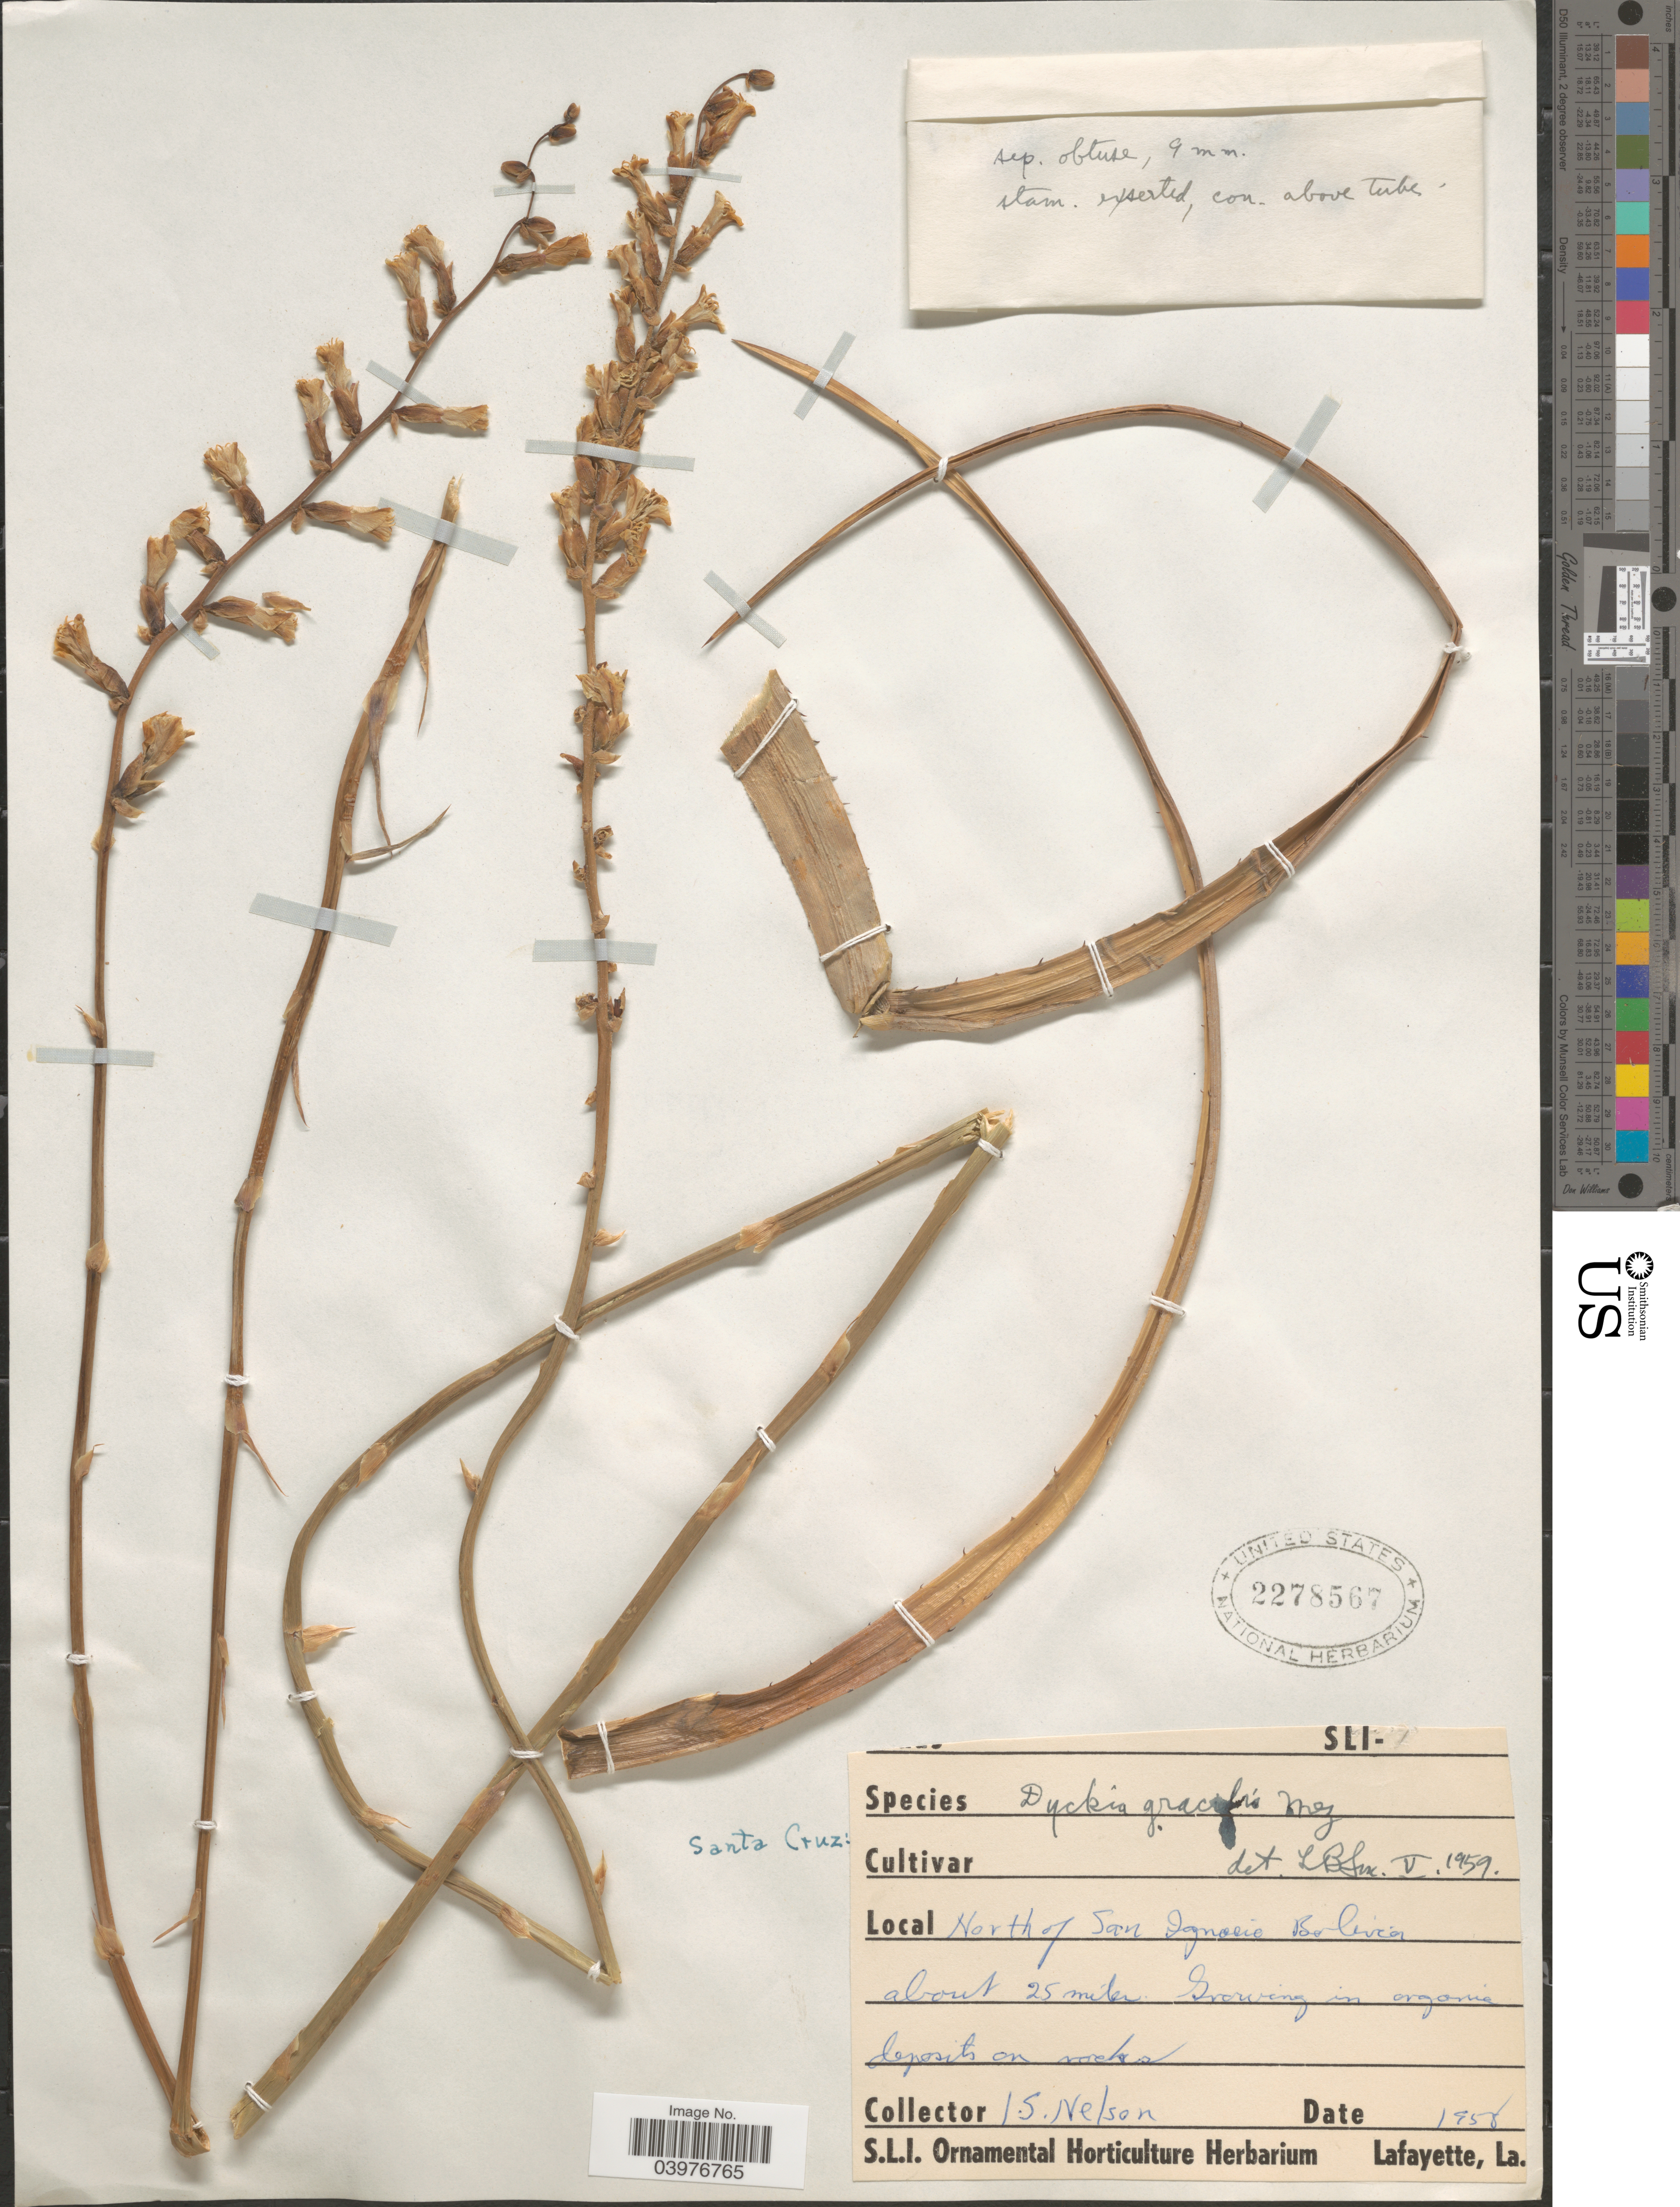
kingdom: Plantae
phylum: Tracheophyta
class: Liliopsida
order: Poales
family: Bromeliaceae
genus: Dyckia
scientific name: Dyckia gracilis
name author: Mez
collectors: I. S. Nelson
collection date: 1958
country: Bolivia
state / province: Santa Cruz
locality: North of San Ignacio.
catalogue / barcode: US 2278567